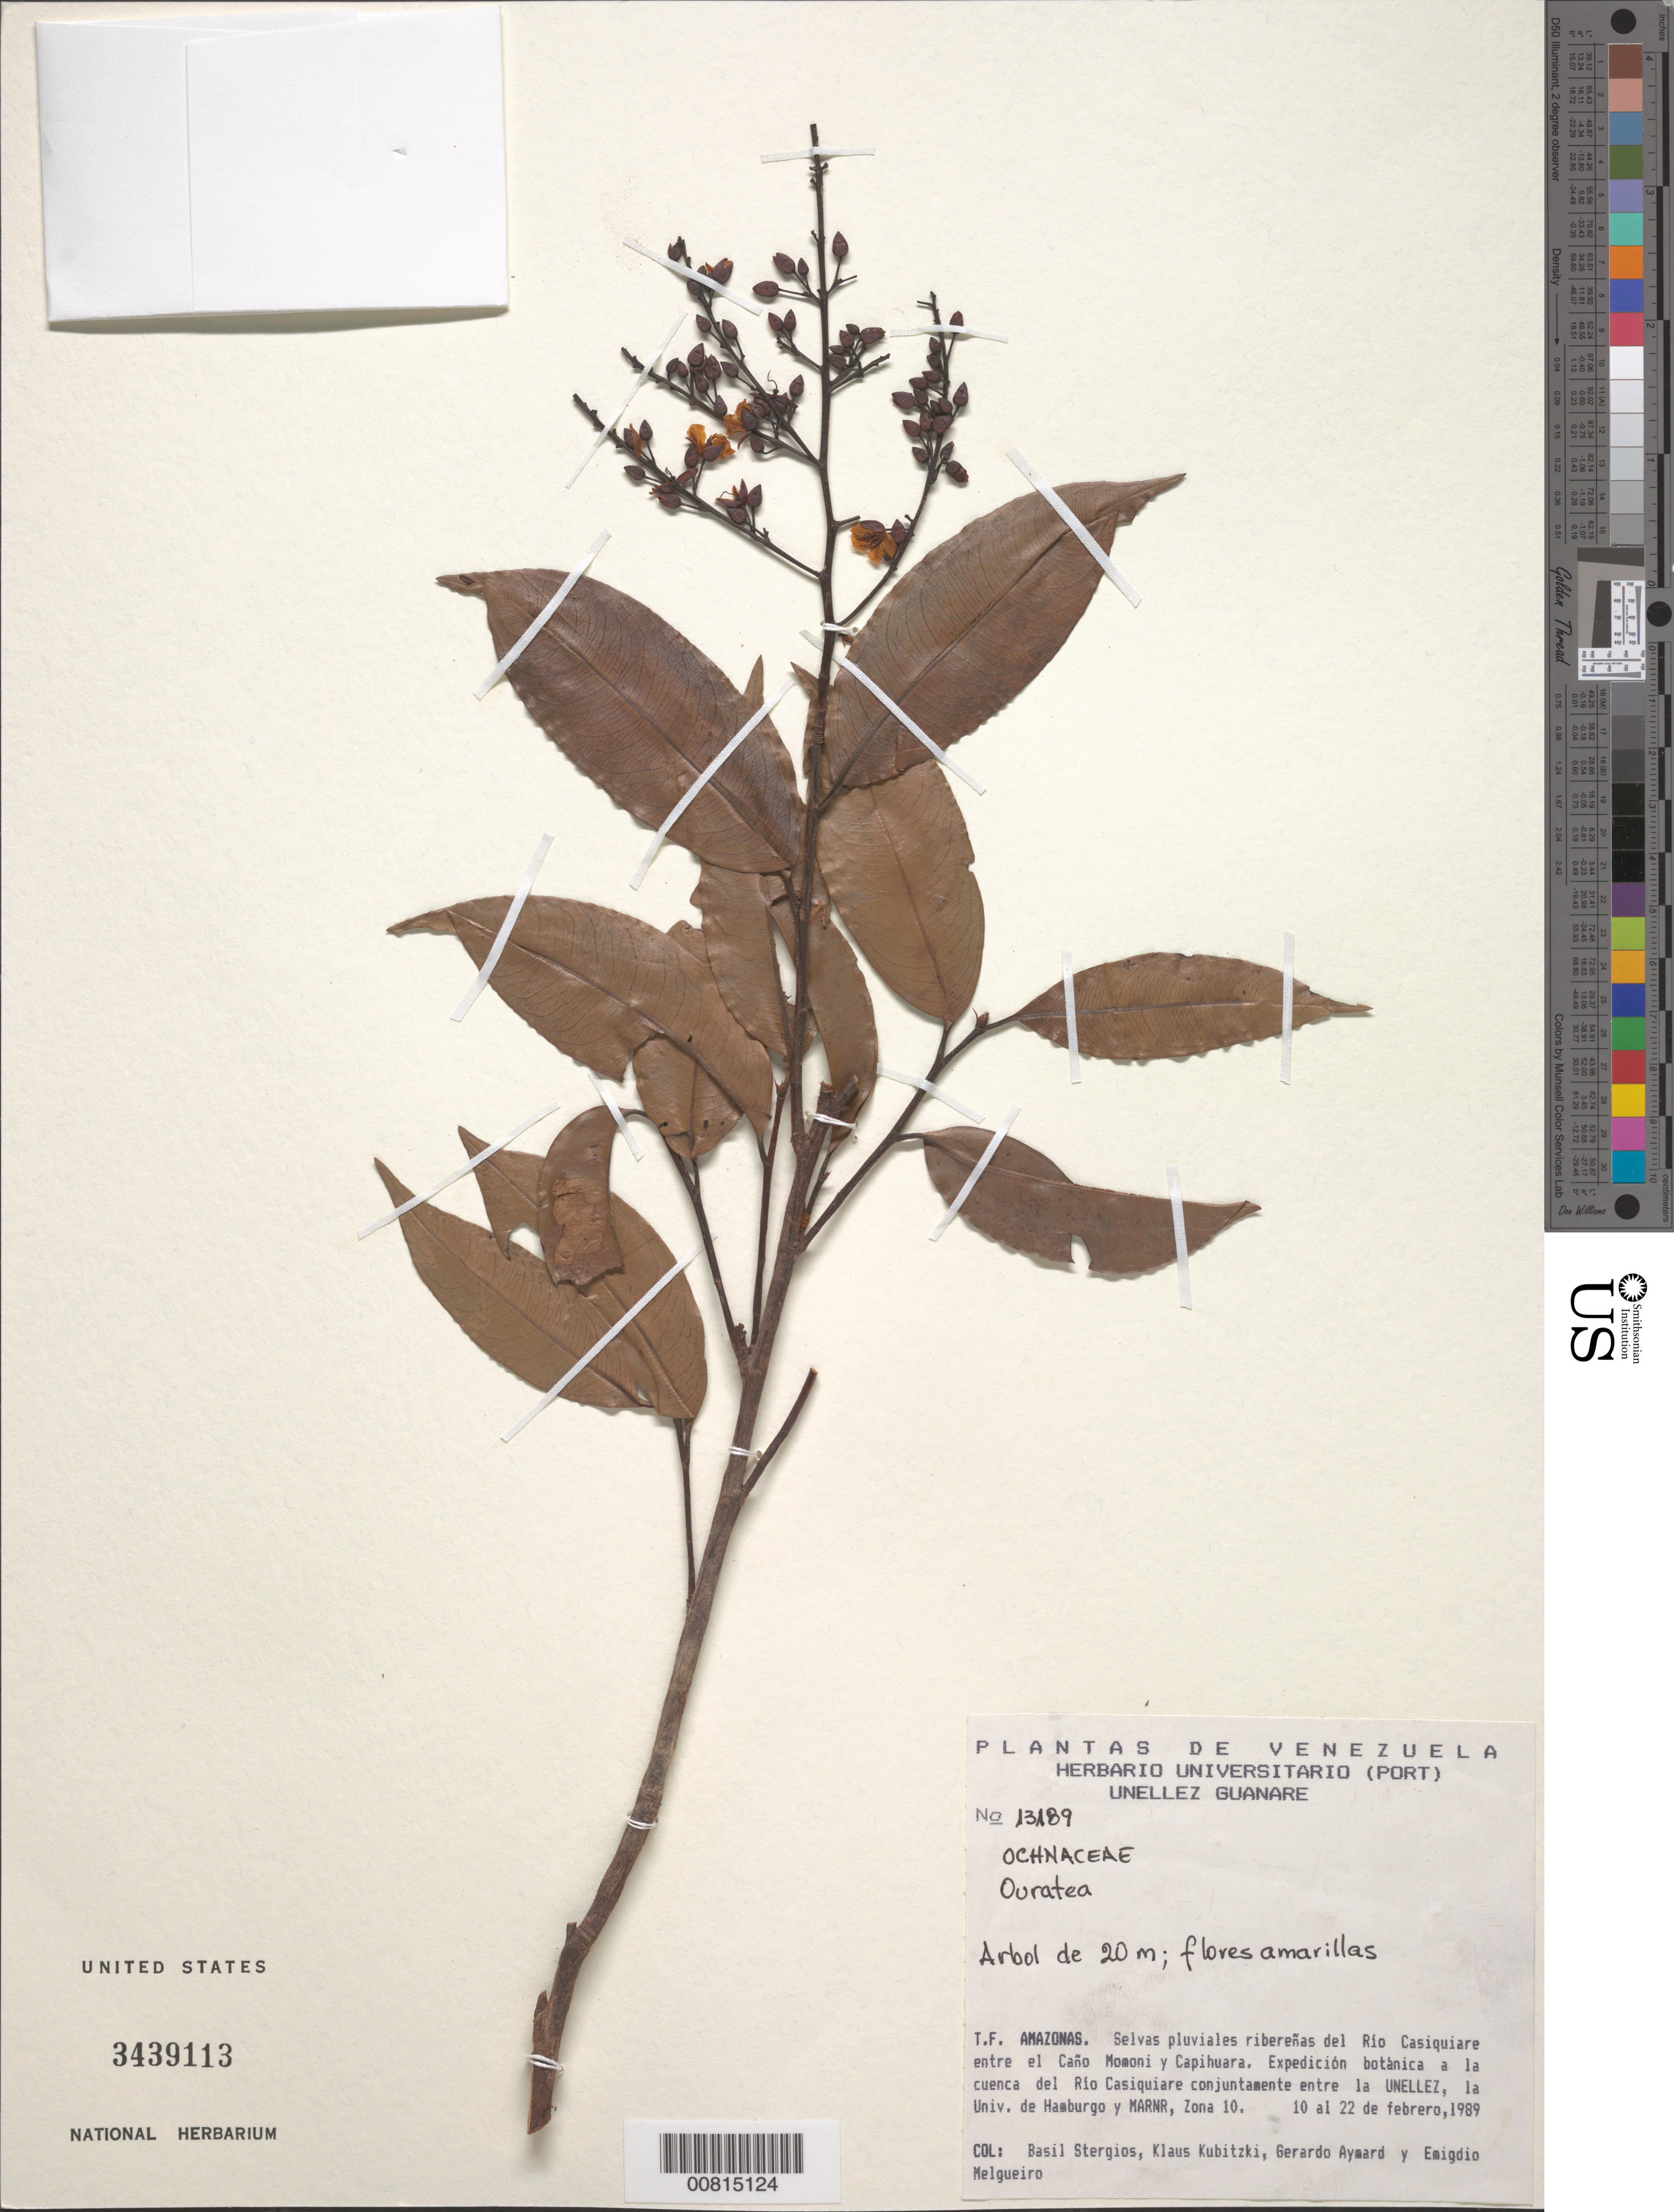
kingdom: Plantae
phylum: Tracheophyta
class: Magnoliopsida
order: Malpighiales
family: Ochnaceae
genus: Ouratea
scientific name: Ouratea sp.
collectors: B. G. Stergios, K. Kubitzki, G. A. Aymard & E. Melgueiro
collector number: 13189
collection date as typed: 10-Feb-89 to 22-Feb-89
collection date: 1989-02-10/1989-02-22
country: Venezuela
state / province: Amazonas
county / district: Río Negro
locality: Río Casiquiare, entre el Caño Momoni y Capihuara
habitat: Selvas pluviales riberenas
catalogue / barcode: US 3439113